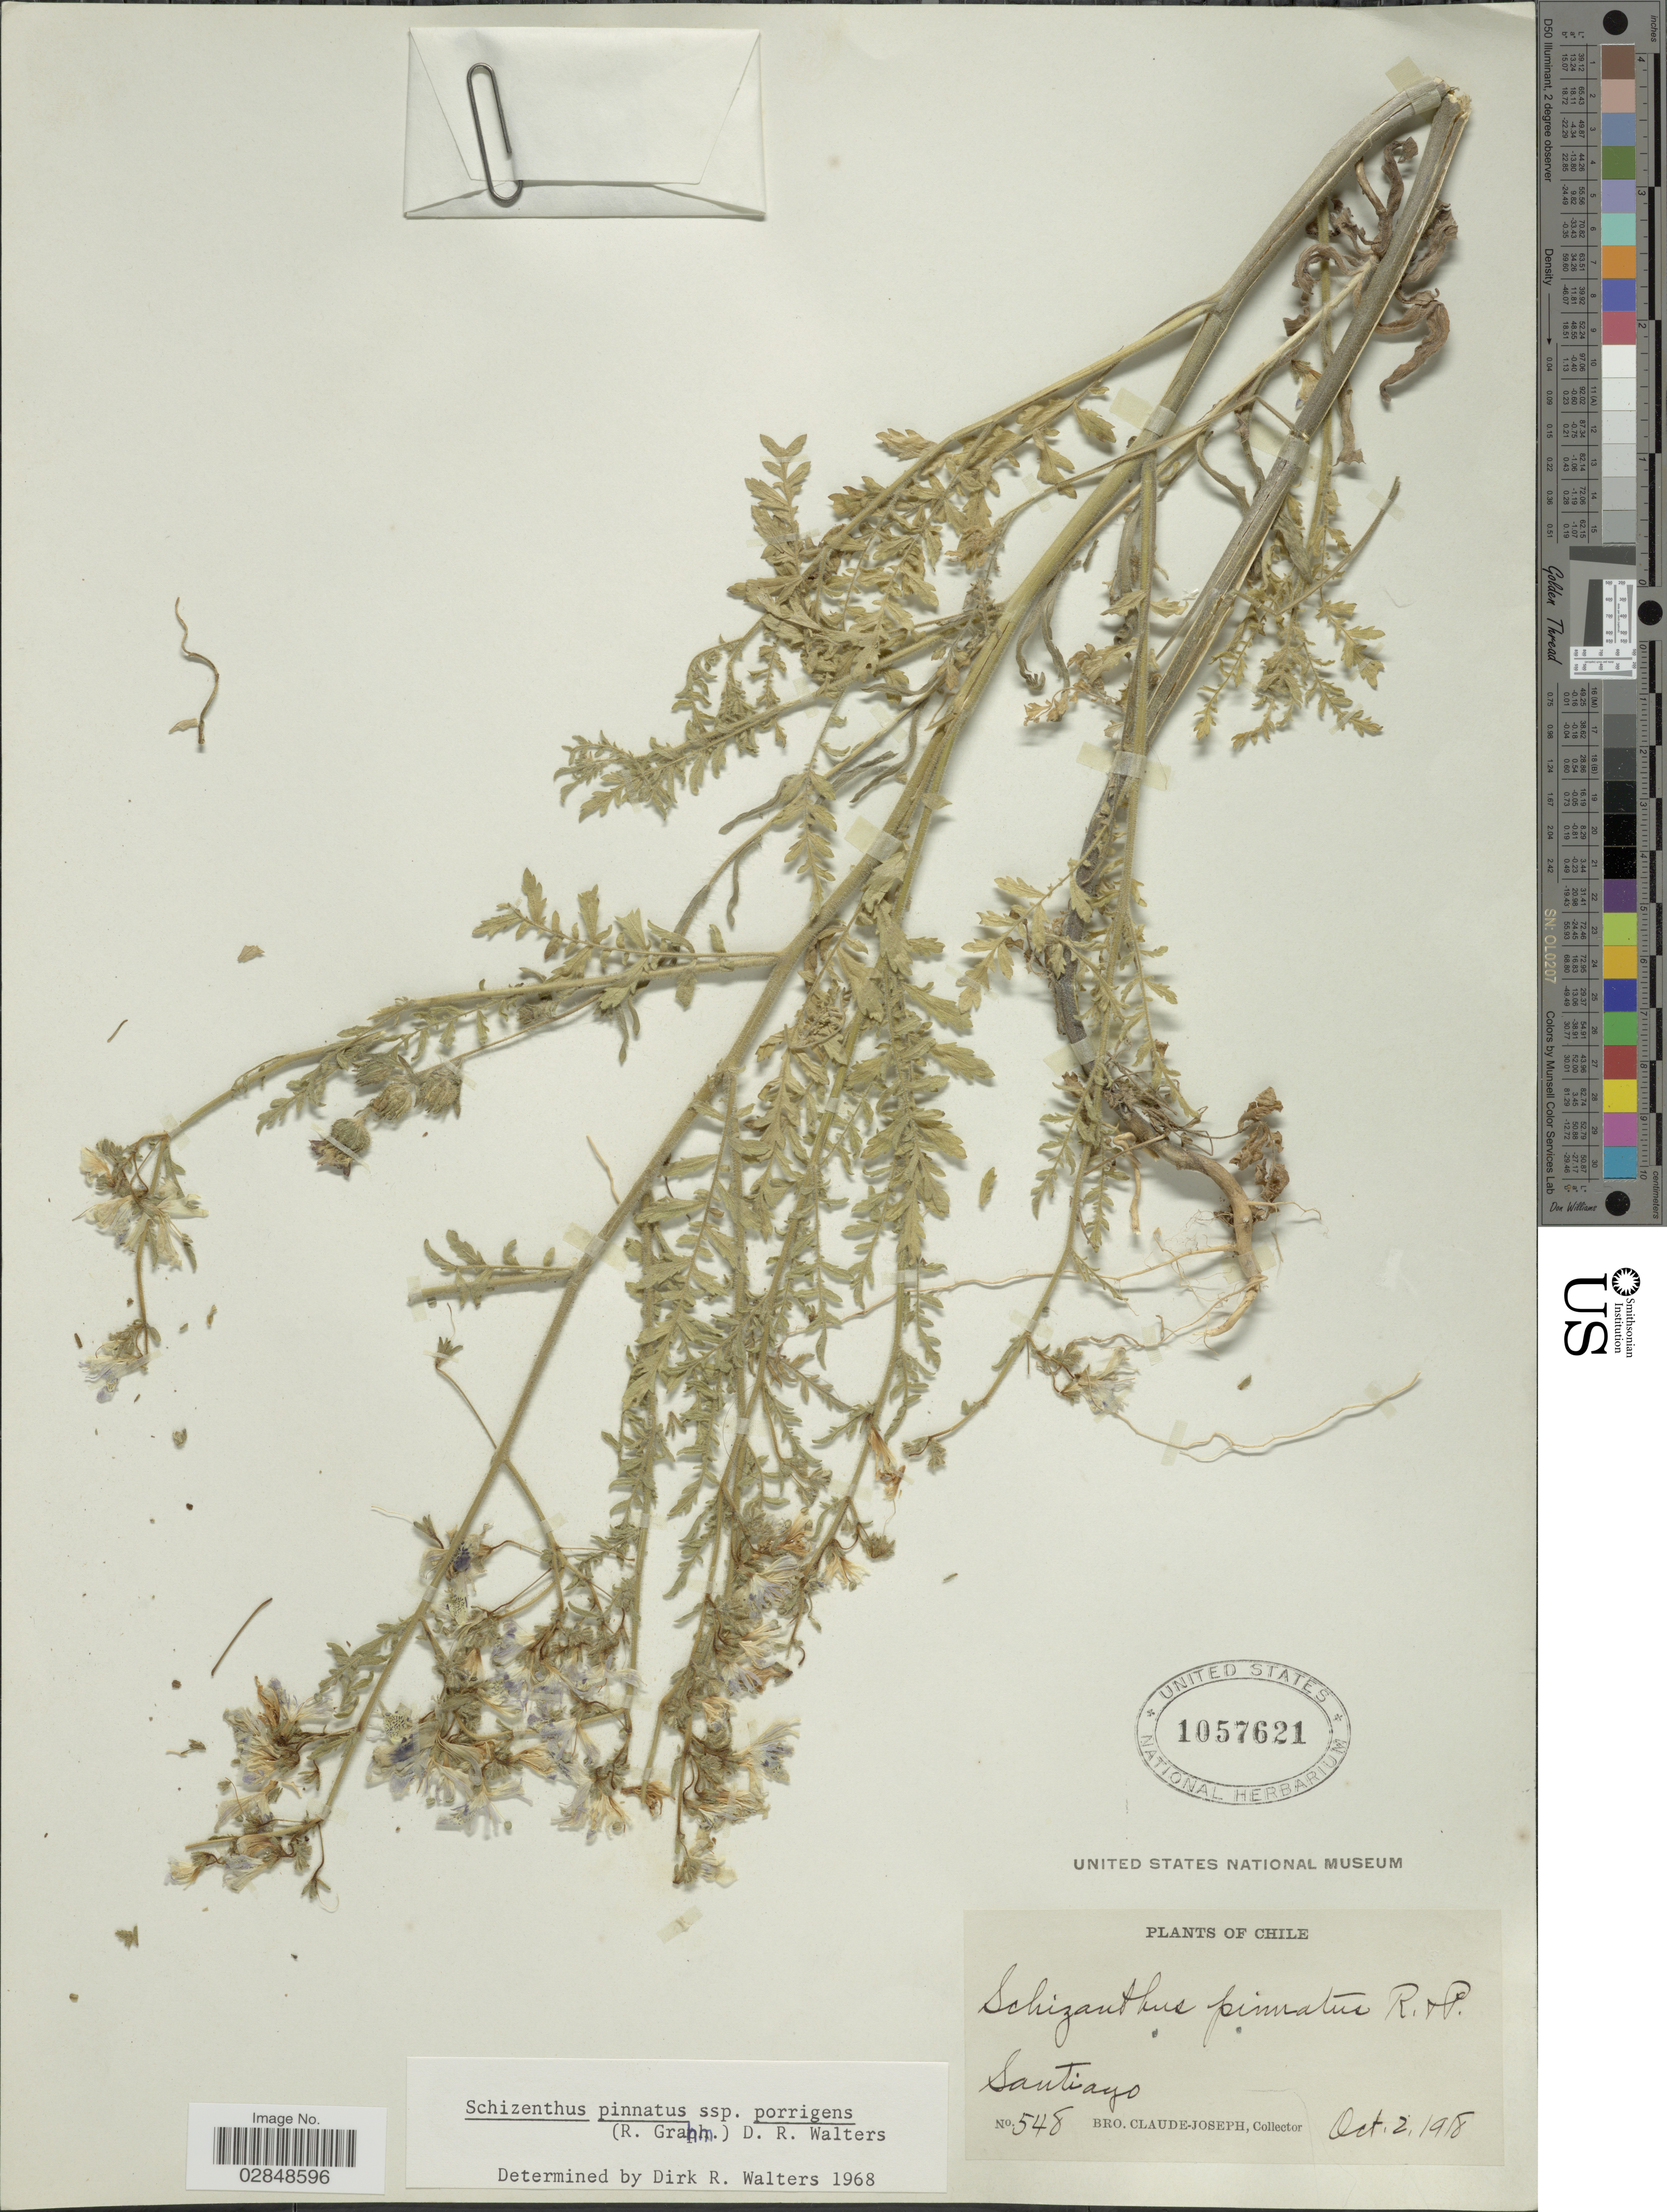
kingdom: Plantae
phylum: Tracheophyta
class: Magnoliopsida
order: Solanales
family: Solanaceae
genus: Schizanthus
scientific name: Schizanthus porrigens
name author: Graham ex Hook.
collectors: Bro. Claude-Joseph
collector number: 548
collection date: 1918-10-02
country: Chile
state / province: Región Metropolitana (RM)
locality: Santiago.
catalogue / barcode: US 1057621